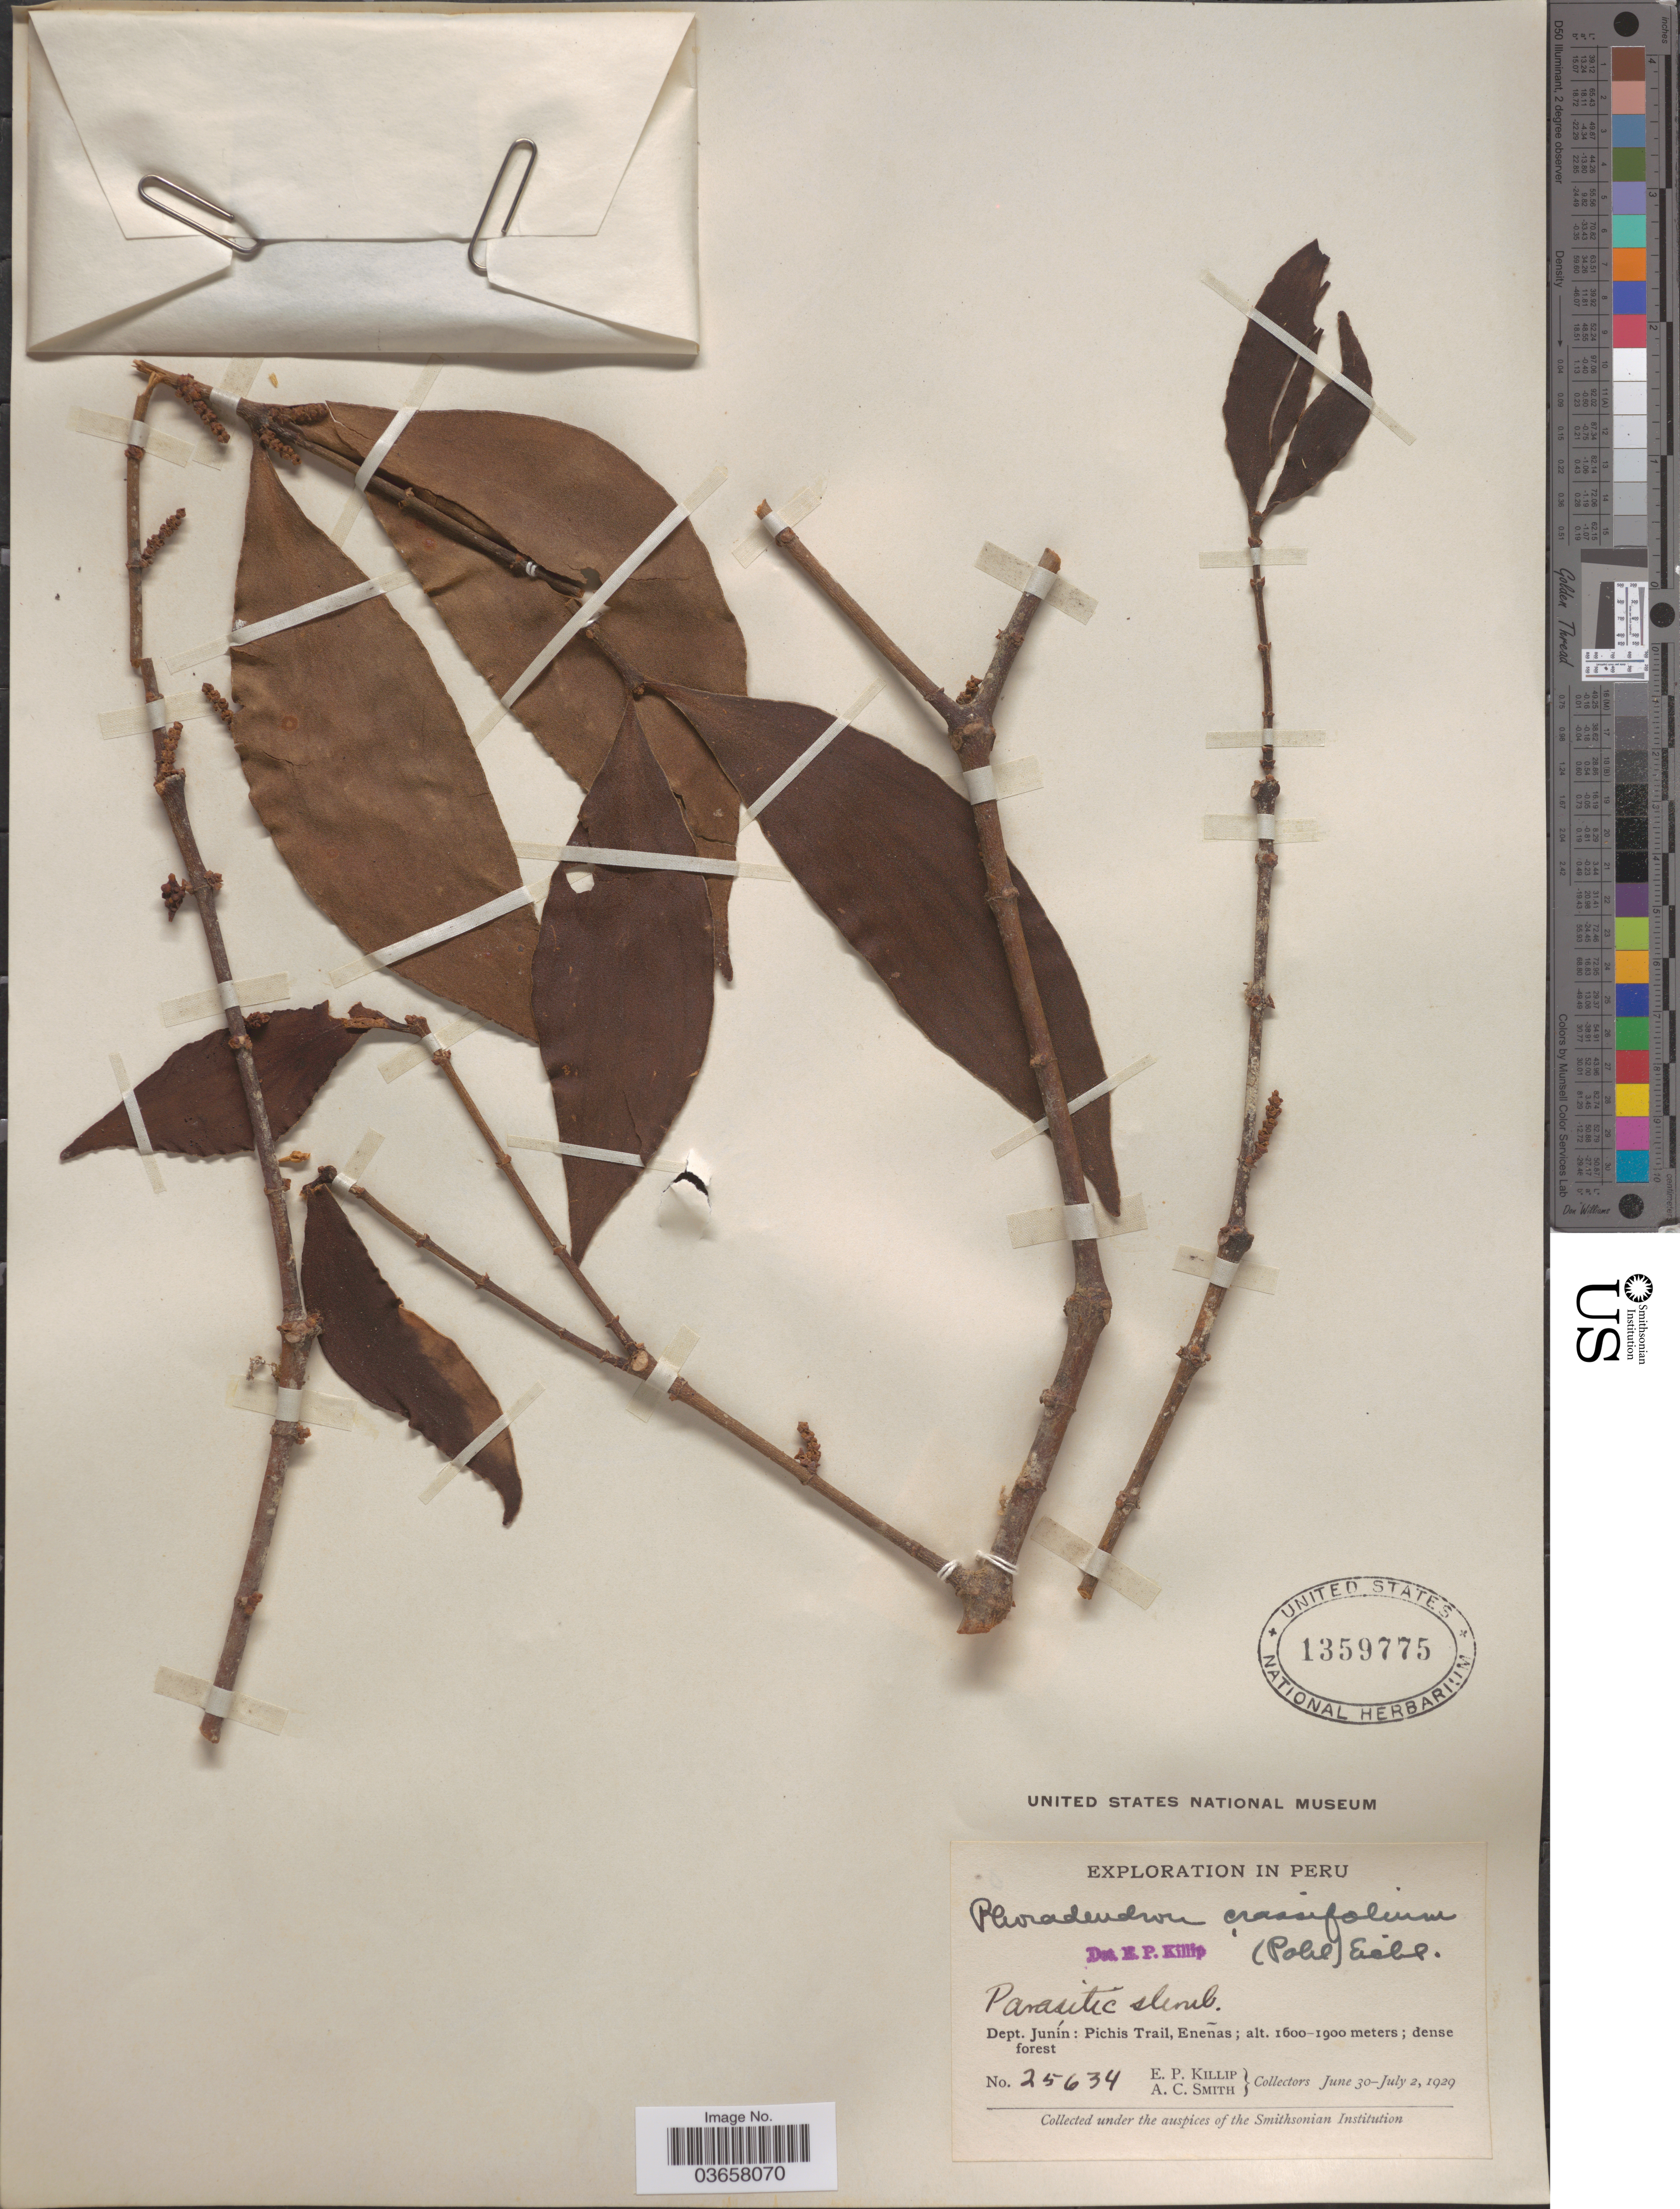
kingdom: Plantae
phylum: Tracheophyta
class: Magnoliopsida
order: Santalales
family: Viscaceae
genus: Phoradendron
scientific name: Phoradendron crassifolium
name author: (Pohl ex DC.) Eichler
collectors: E. P. Killip & A. C. Smith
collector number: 25634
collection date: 1929-06-30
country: Peru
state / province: Junín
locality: Dept. Junín: Pichis Trail, Eneñas.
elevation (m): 1600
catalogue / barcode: US 1359775